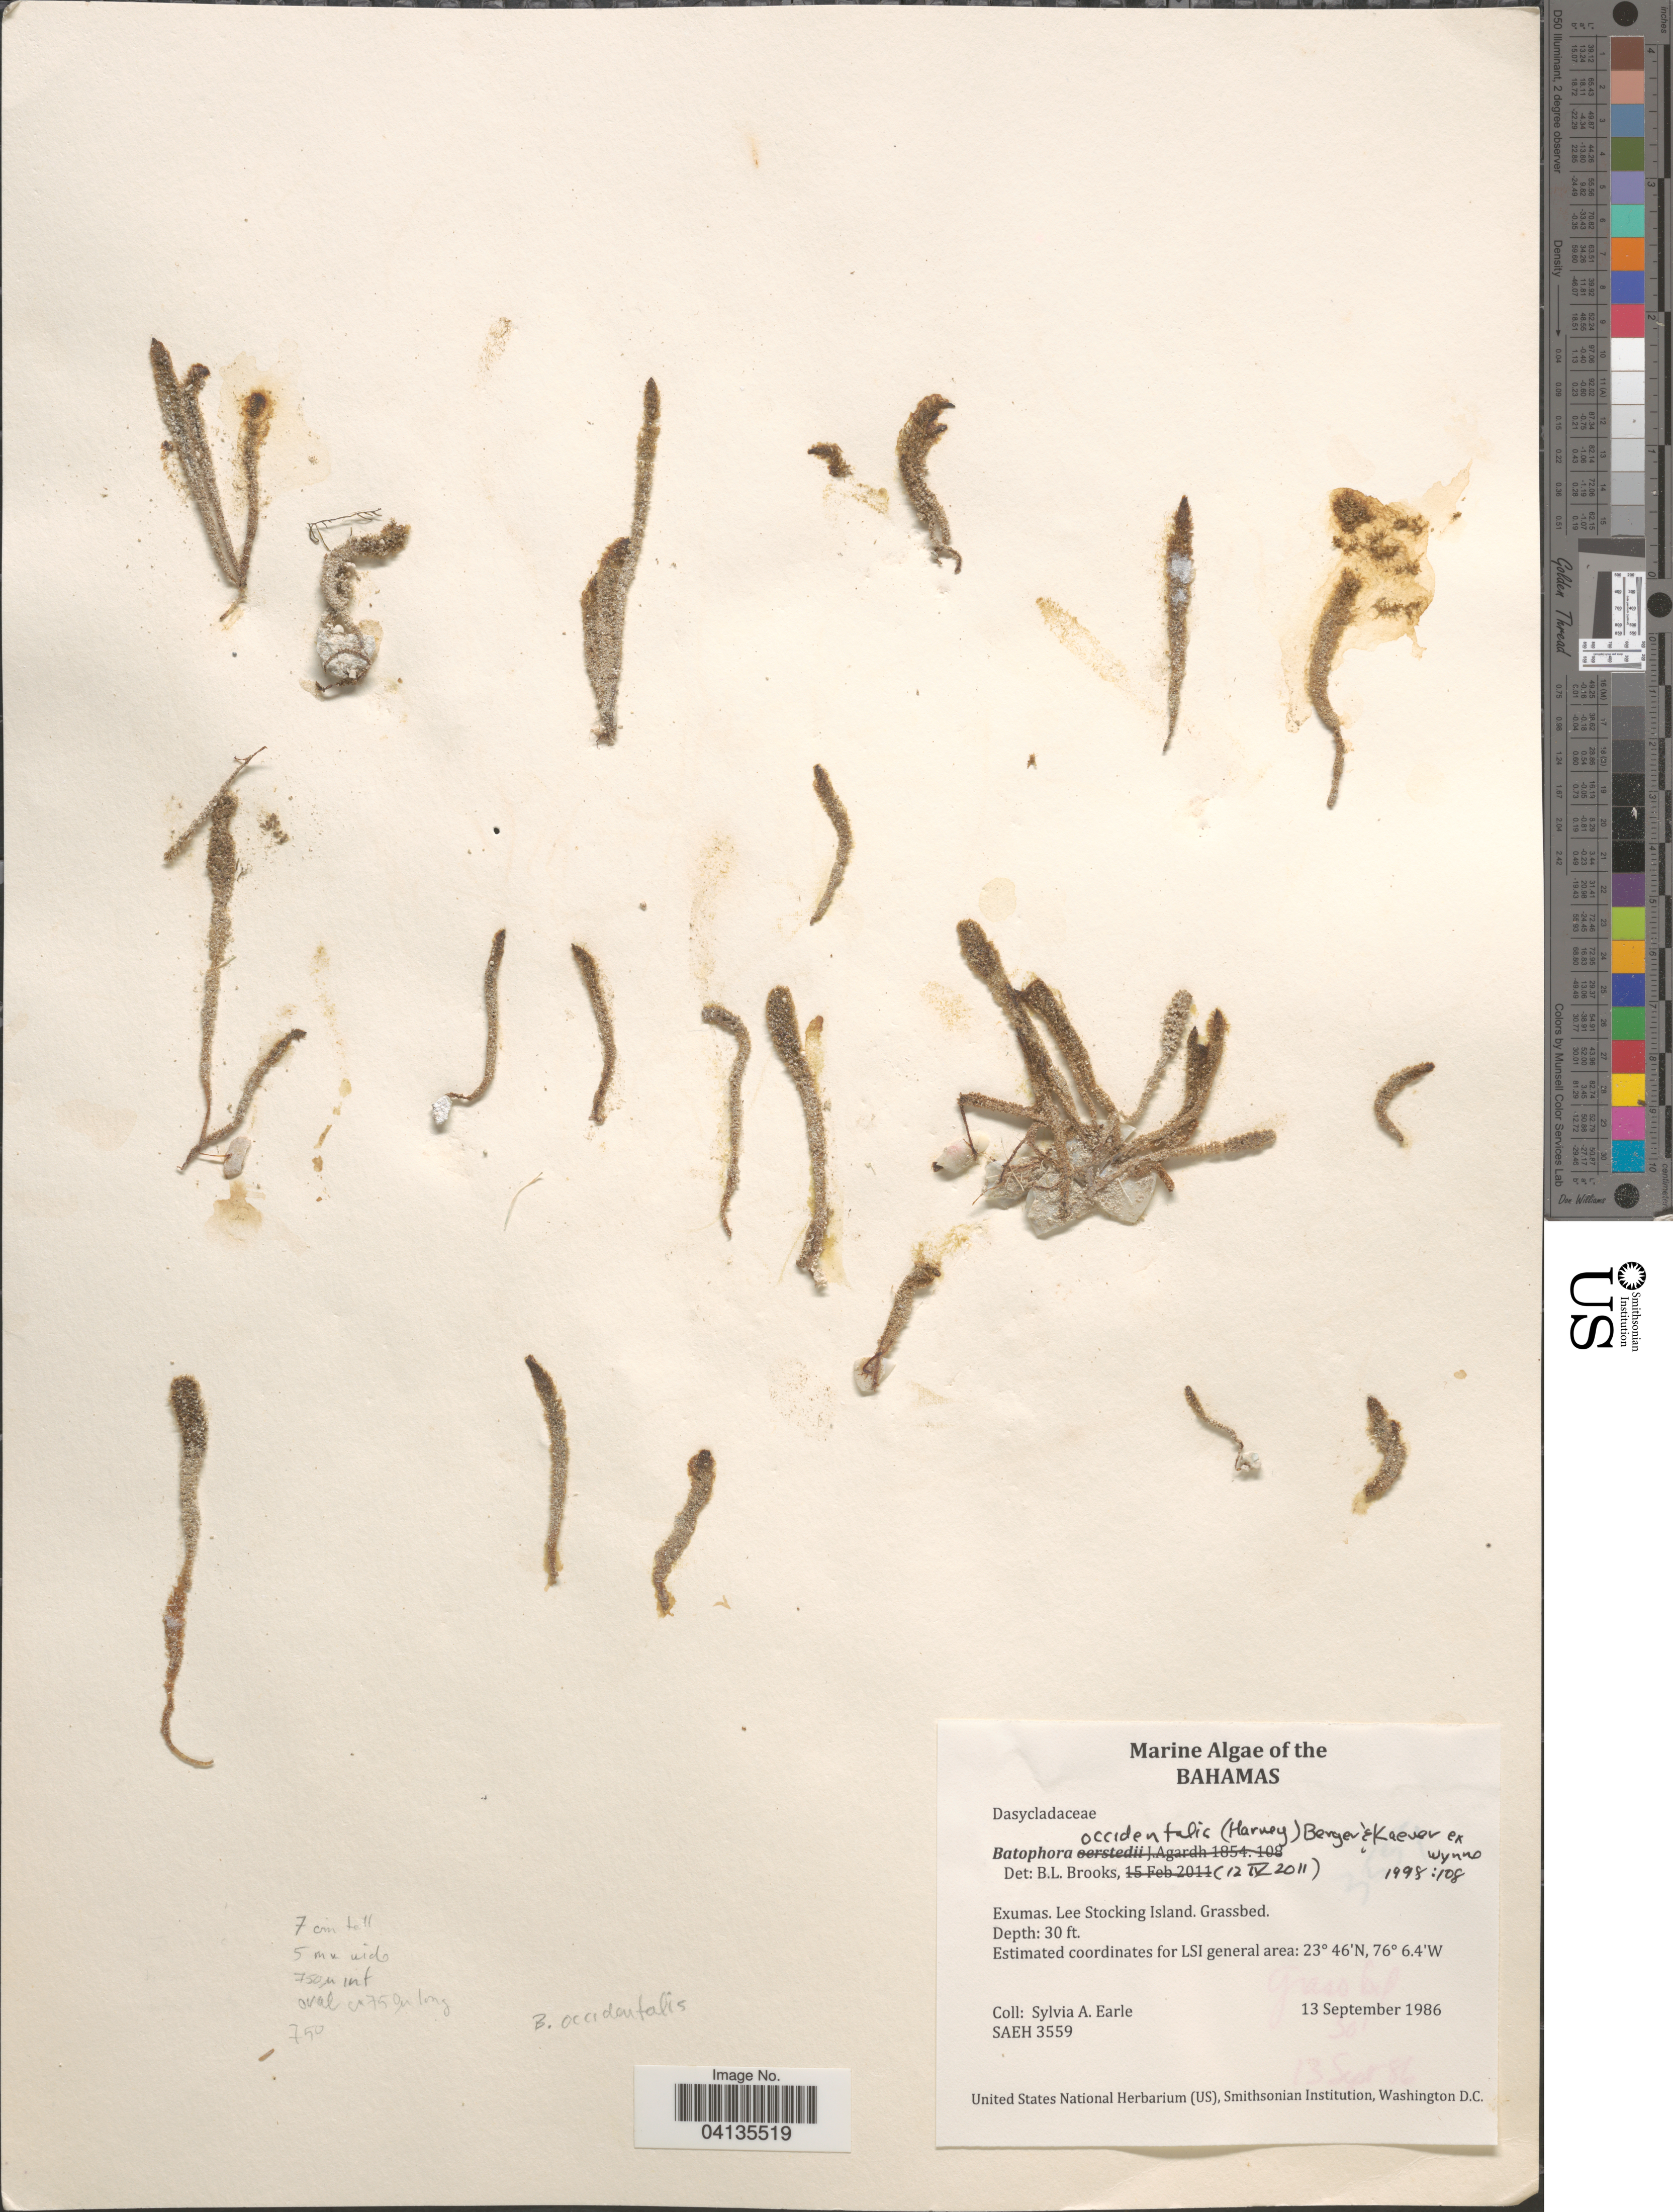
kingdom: Plantae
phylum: Chlorophyta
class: Ulvophyceae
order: Dasycladales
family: Dasycladaceae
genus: Batophora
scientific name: Batophora oerstedii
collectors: S. A. Earle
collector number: SAEH3559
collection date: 1986-09-13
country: Bahamas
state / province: Exuma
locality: Exumas. Lee Stocking Island.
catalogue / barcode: US 329136